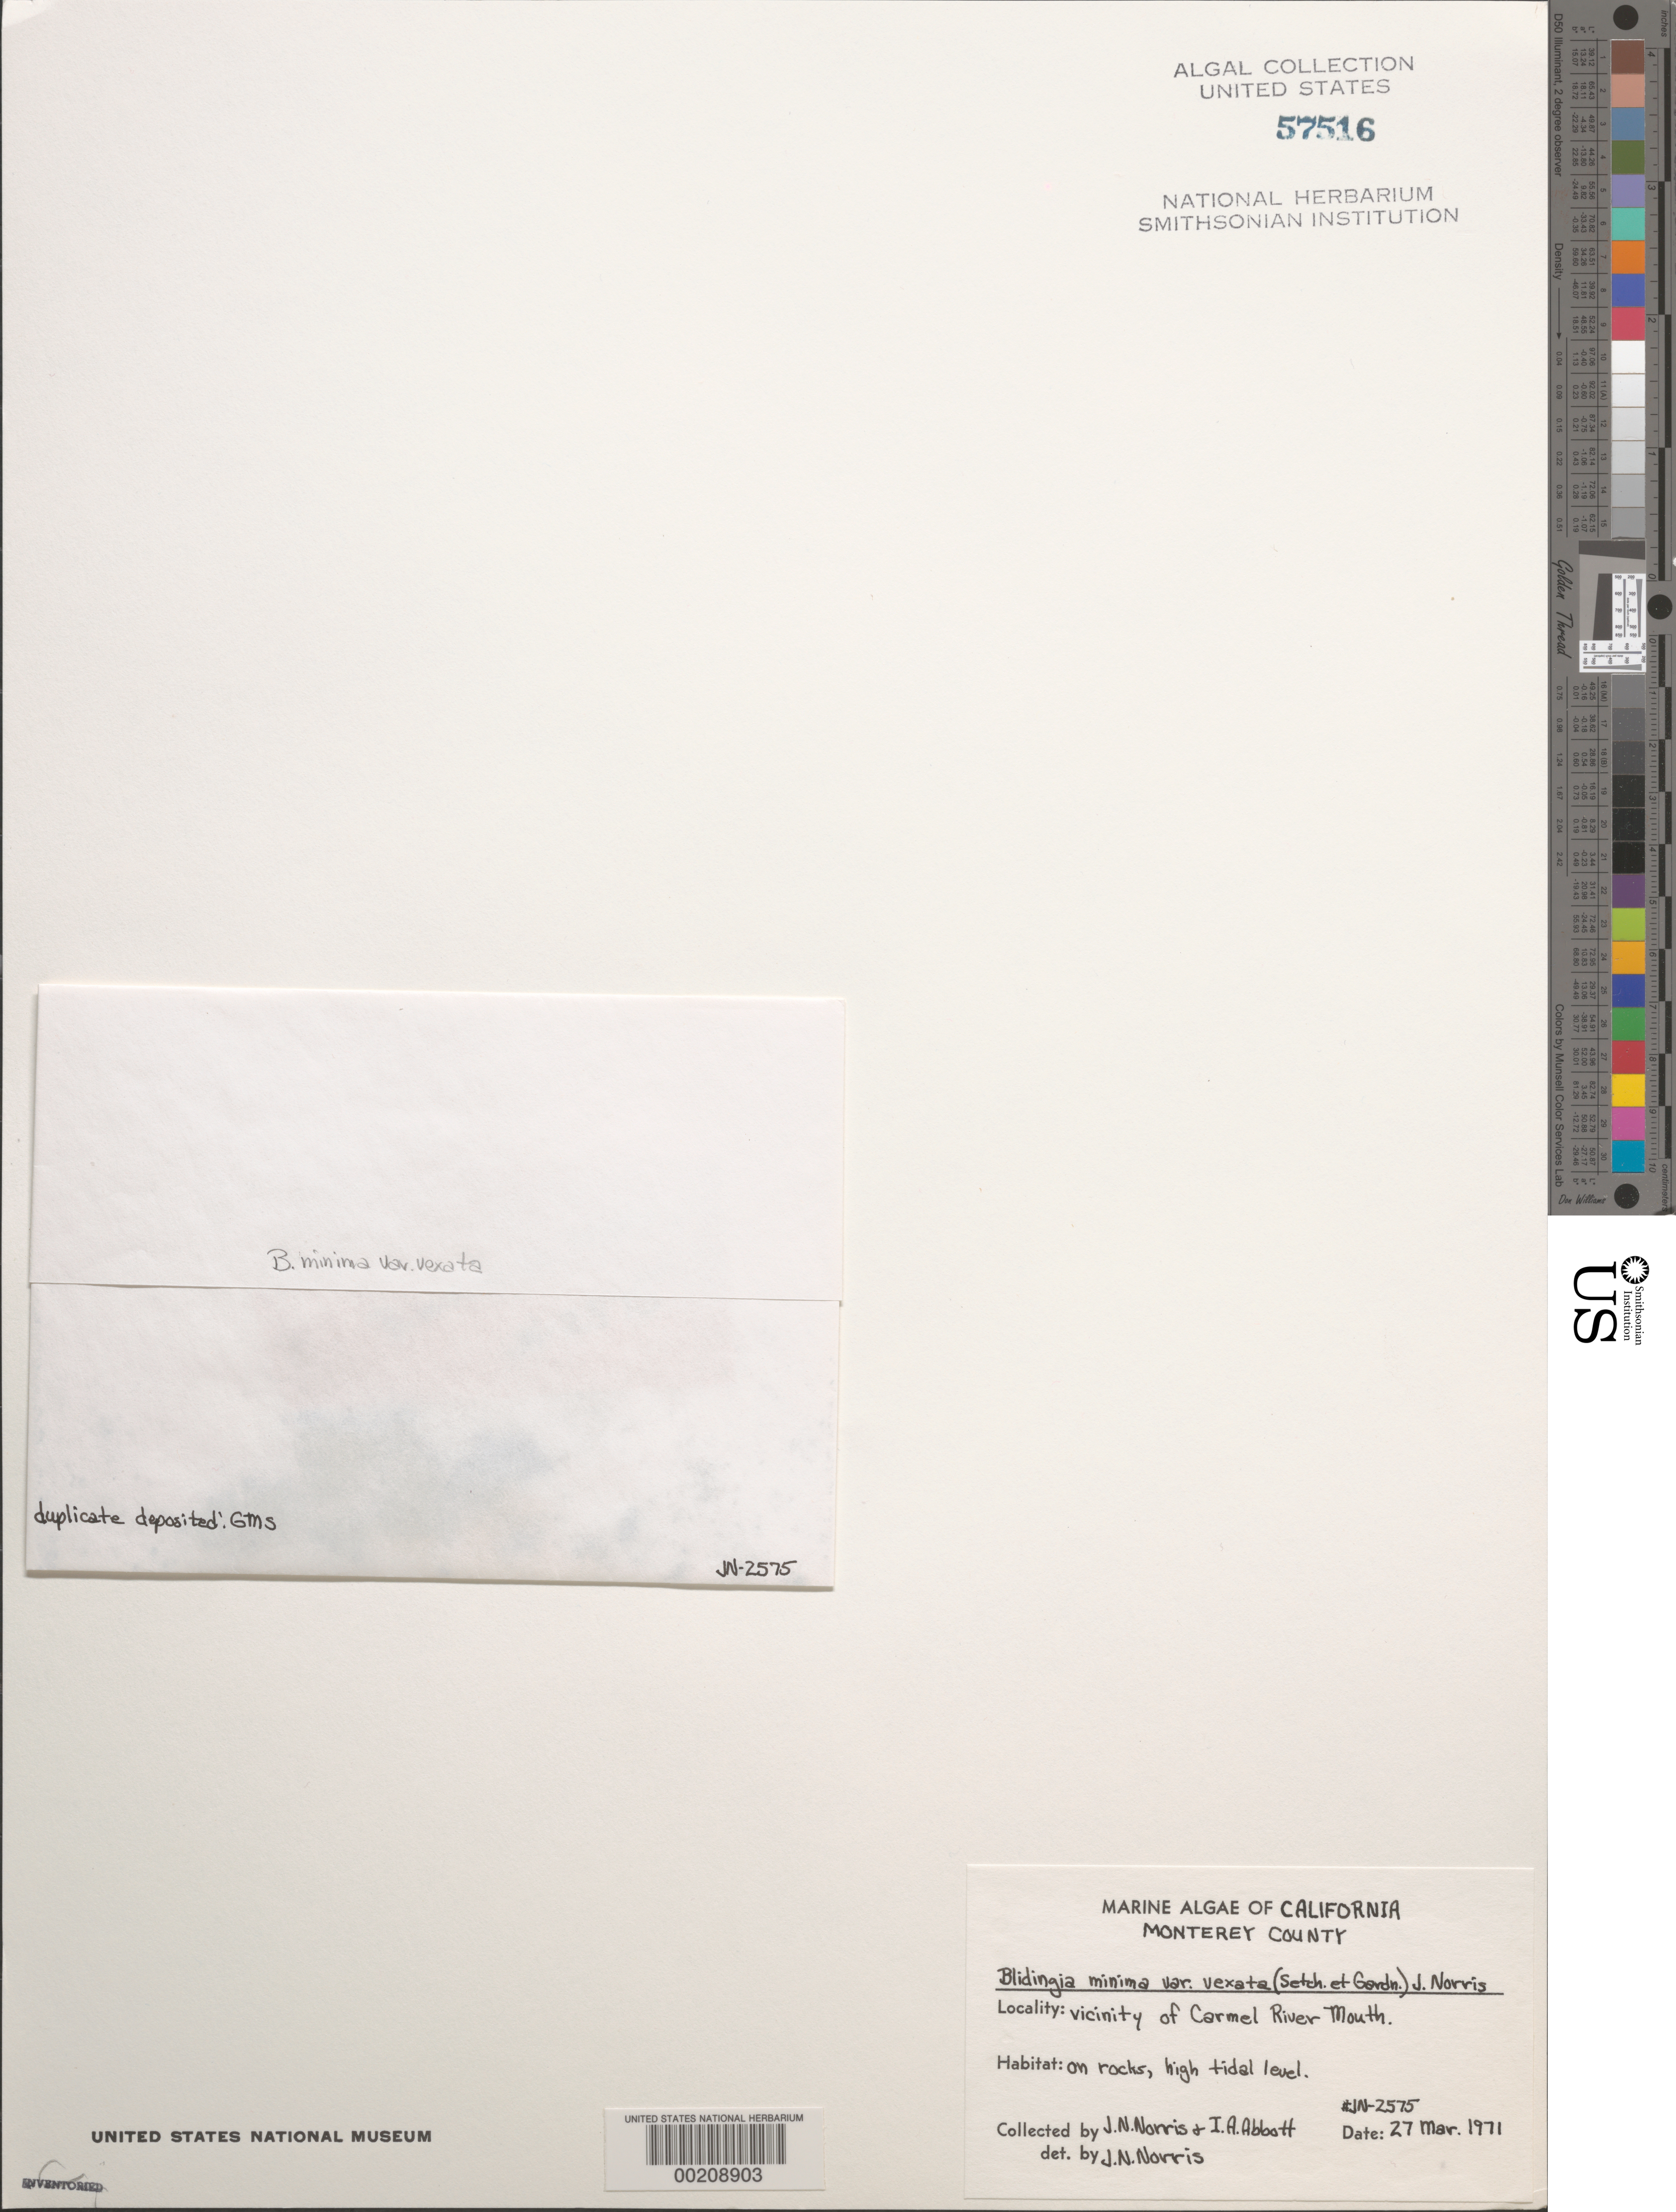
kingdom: Plantae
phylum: Chlorophyta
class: Ulvophyceae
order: Ulvales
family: Kornmanniaceae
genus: Blidingia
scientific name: Blidingia minima var. vexata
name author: (Setch. & N.L. Gardner) J.N. Norris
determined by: Norris, James N.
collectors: J. N. Norris & I. A. Abbott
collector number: JN-2575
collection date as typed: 27 Mar 1971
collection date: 1971-03-27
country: United States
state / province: California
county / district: Monterey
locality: Carmel River mouth area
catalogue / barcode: US 57516